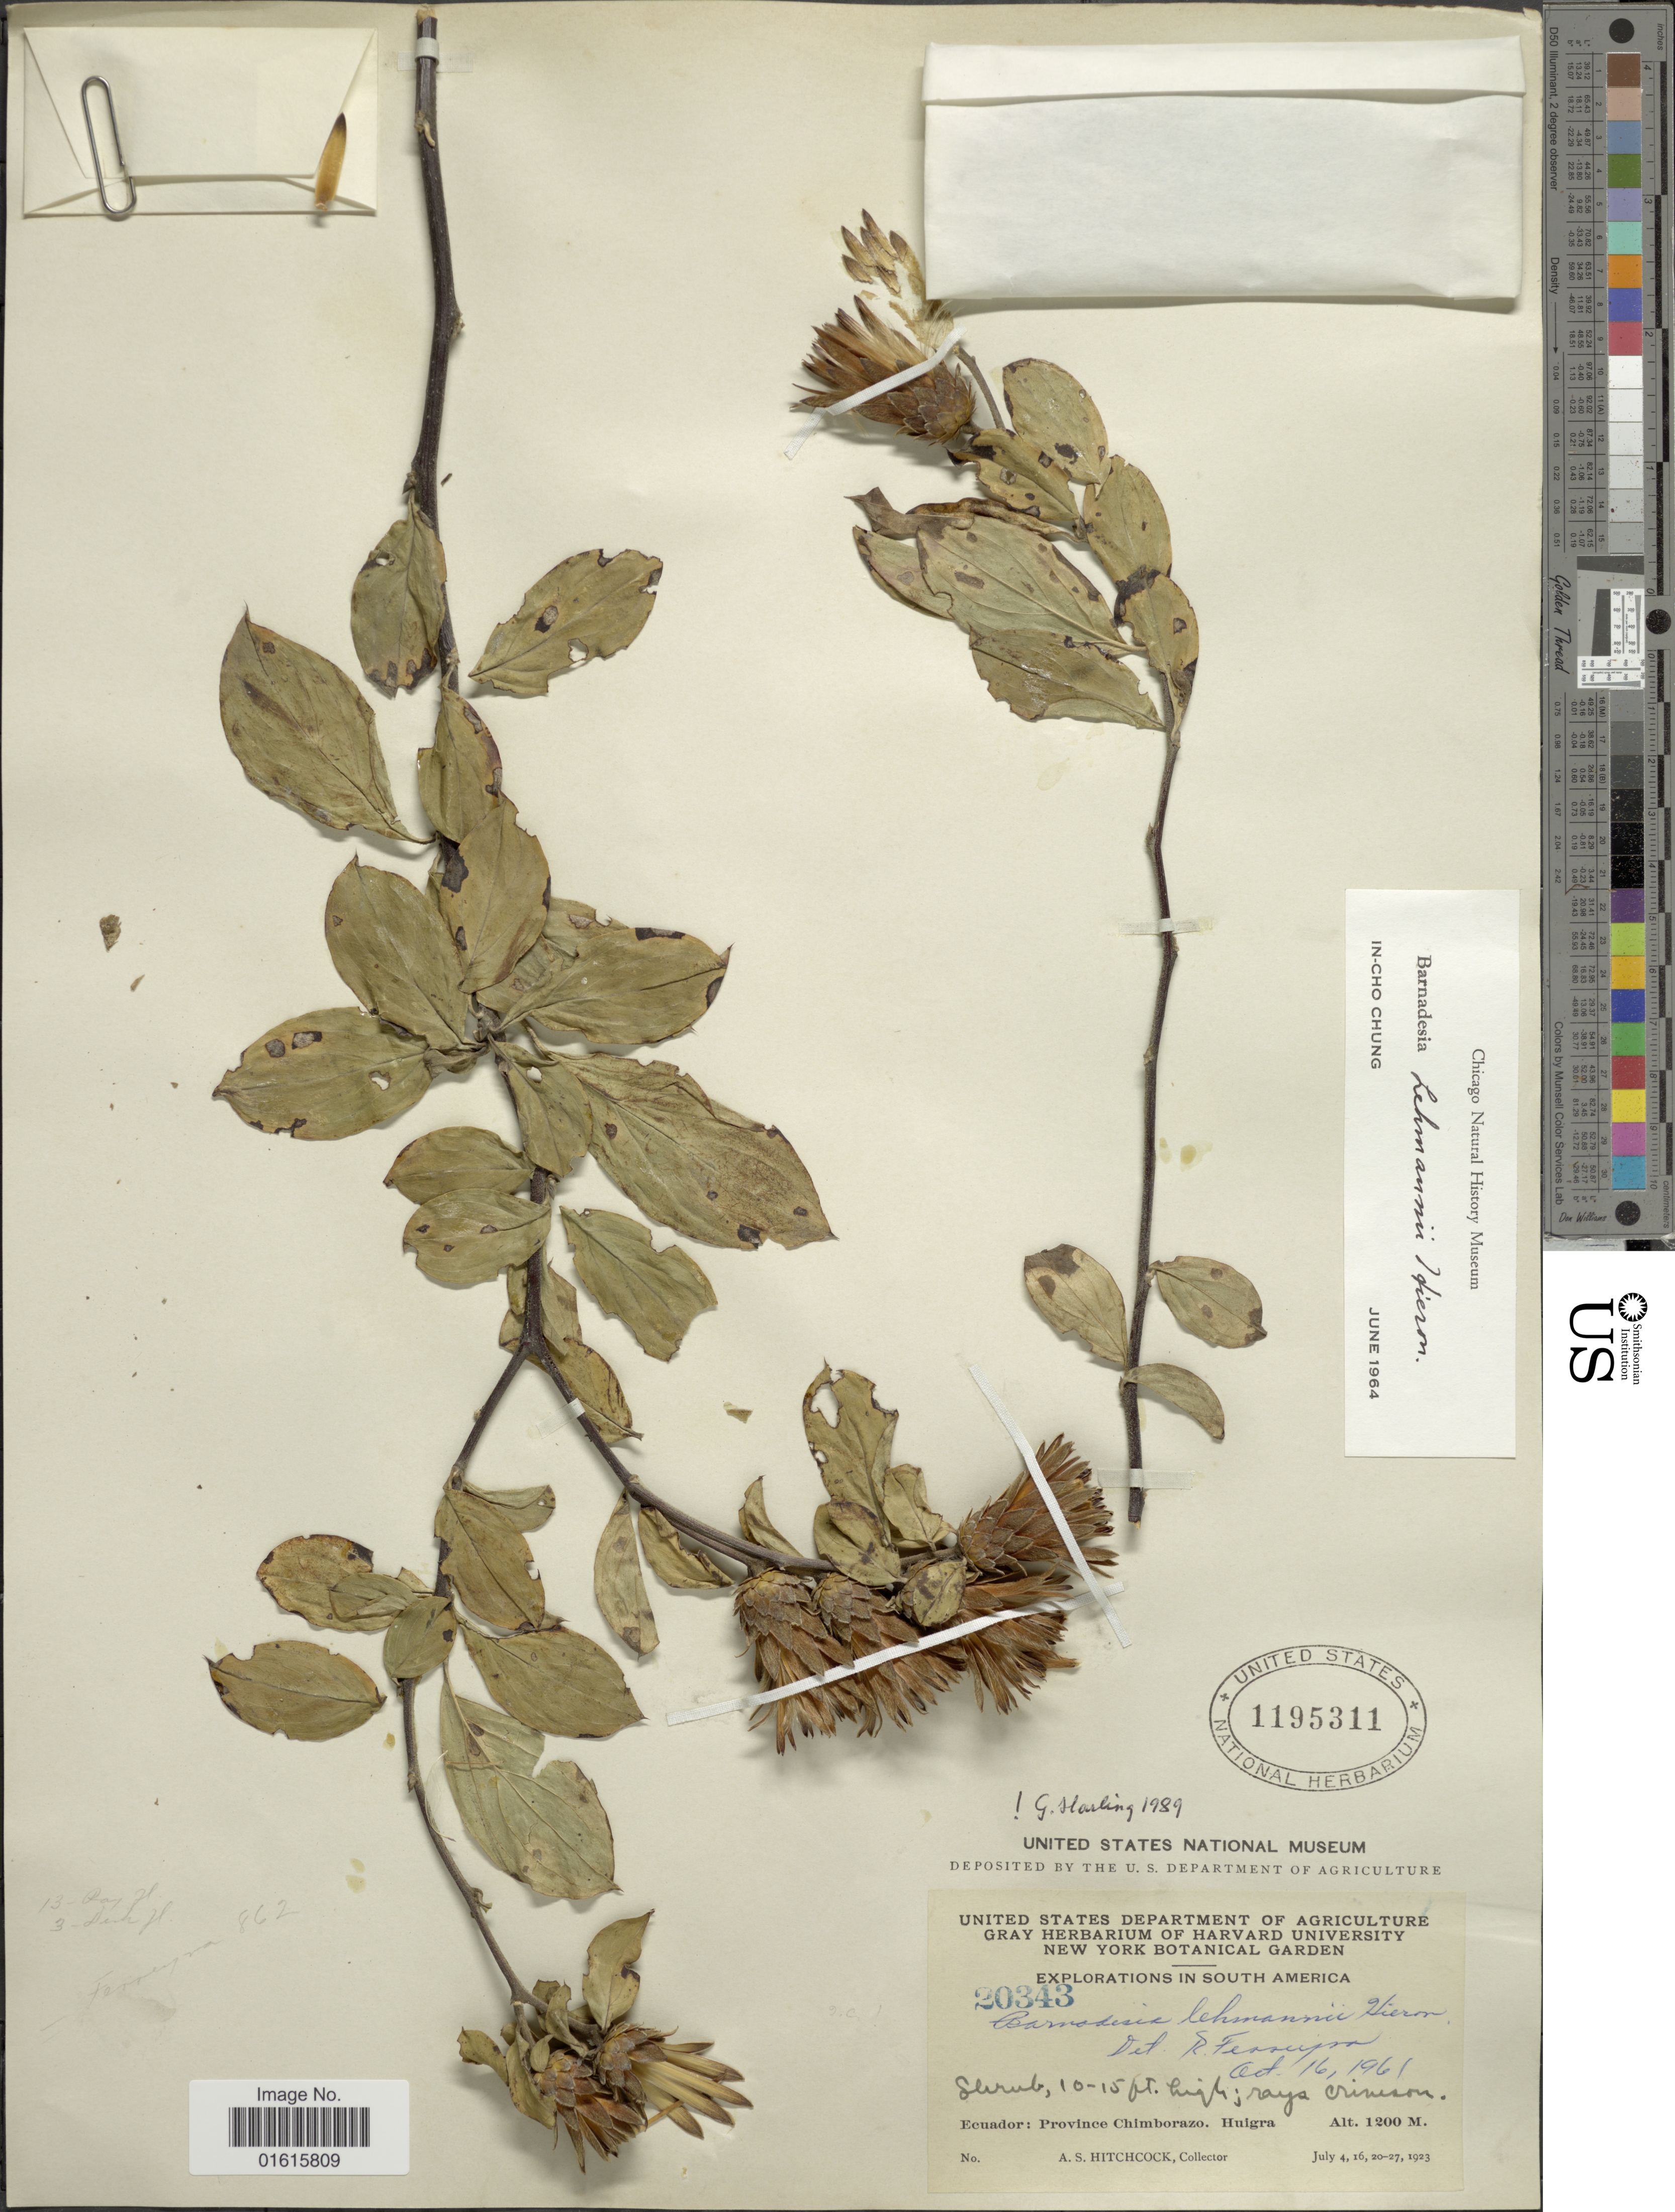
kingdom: Plantae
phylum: Tracheophyta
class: Magnoliopsida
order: Asterales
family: Asteraceae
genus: Barnadesia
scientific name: Barnadesia lehmannii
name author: Hieron.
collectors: A. S. Hitchcock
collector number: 20343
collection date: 1923-07-04/1923-07-27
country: Ecuador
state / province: Chimborazo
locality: Huigra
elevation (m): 1200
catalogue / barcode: US 1195311